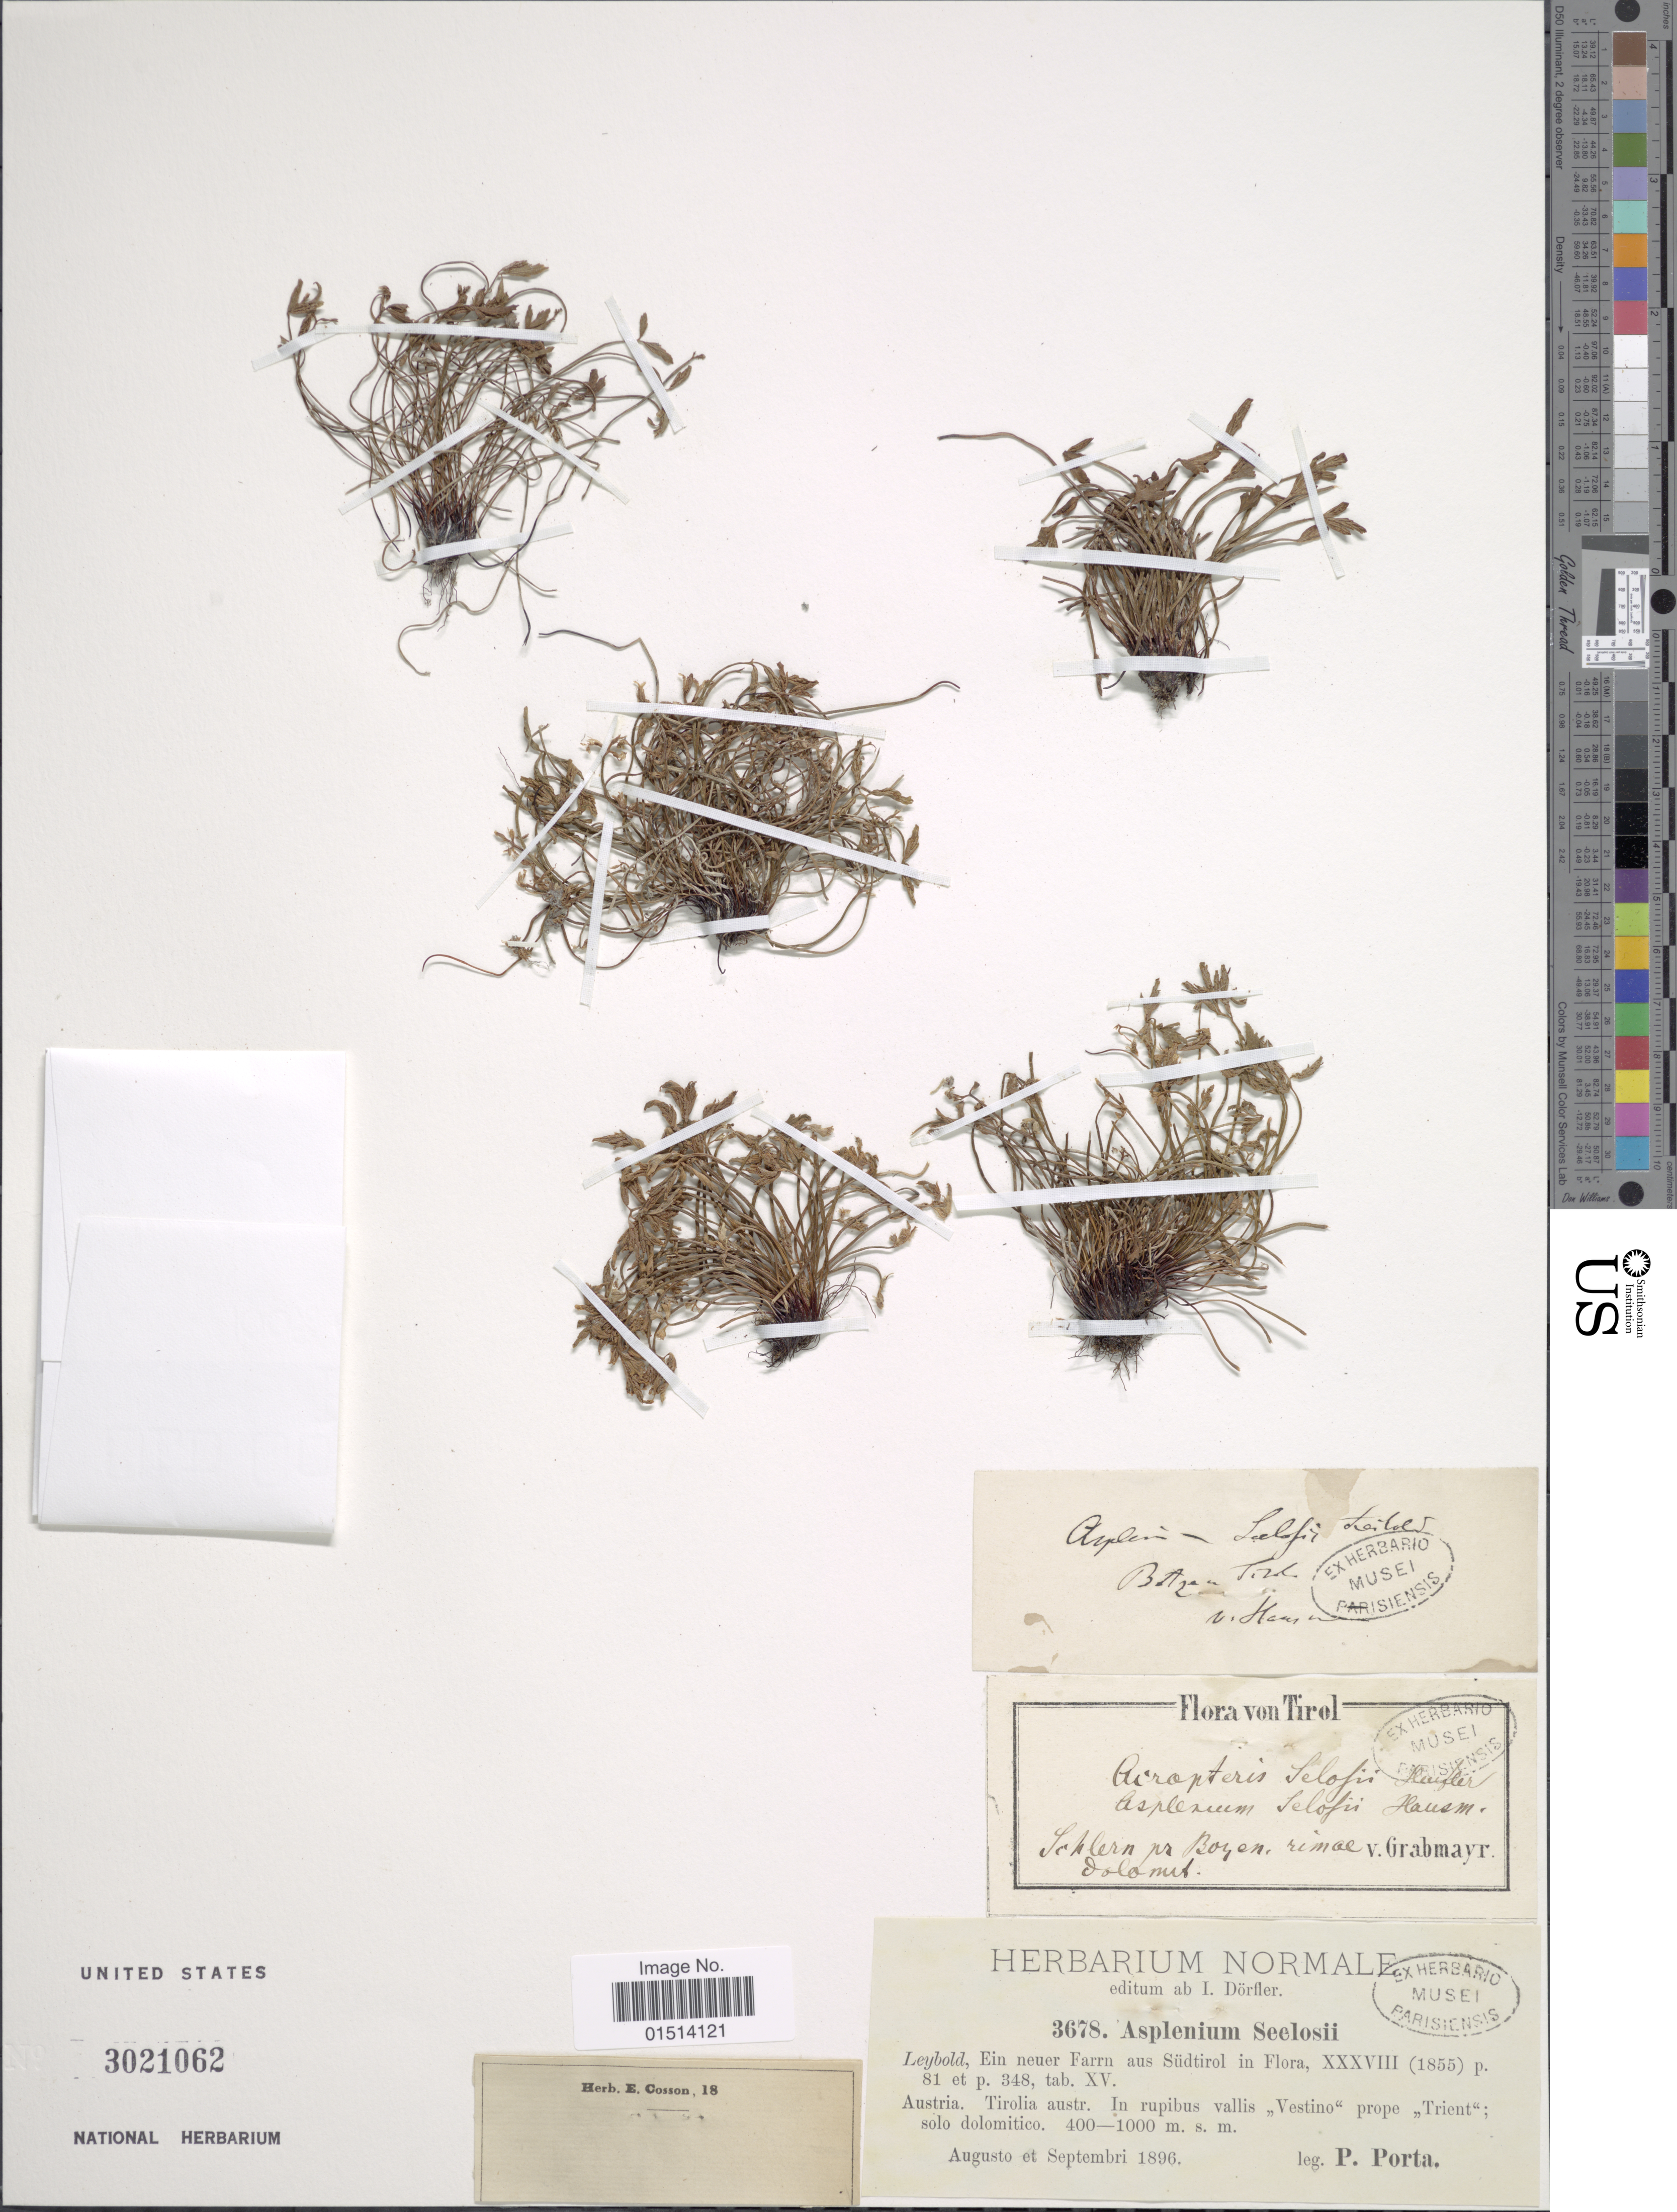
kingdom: Plantae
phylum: Tracheophyta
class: Polypodiopsida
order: Polypodiales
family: Aspleniaceae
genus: Asplenium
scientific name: Asplenium seelosii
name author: Leyb.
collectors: P. Porta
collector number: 3678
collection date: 1896-08/1896-09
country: Austria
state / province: Tirol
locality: Austria. Tirolia austr., in rupibus ,,Vestino' prope ,,Trient'; solo dolomitico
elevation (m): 400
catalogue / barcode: US 3021062